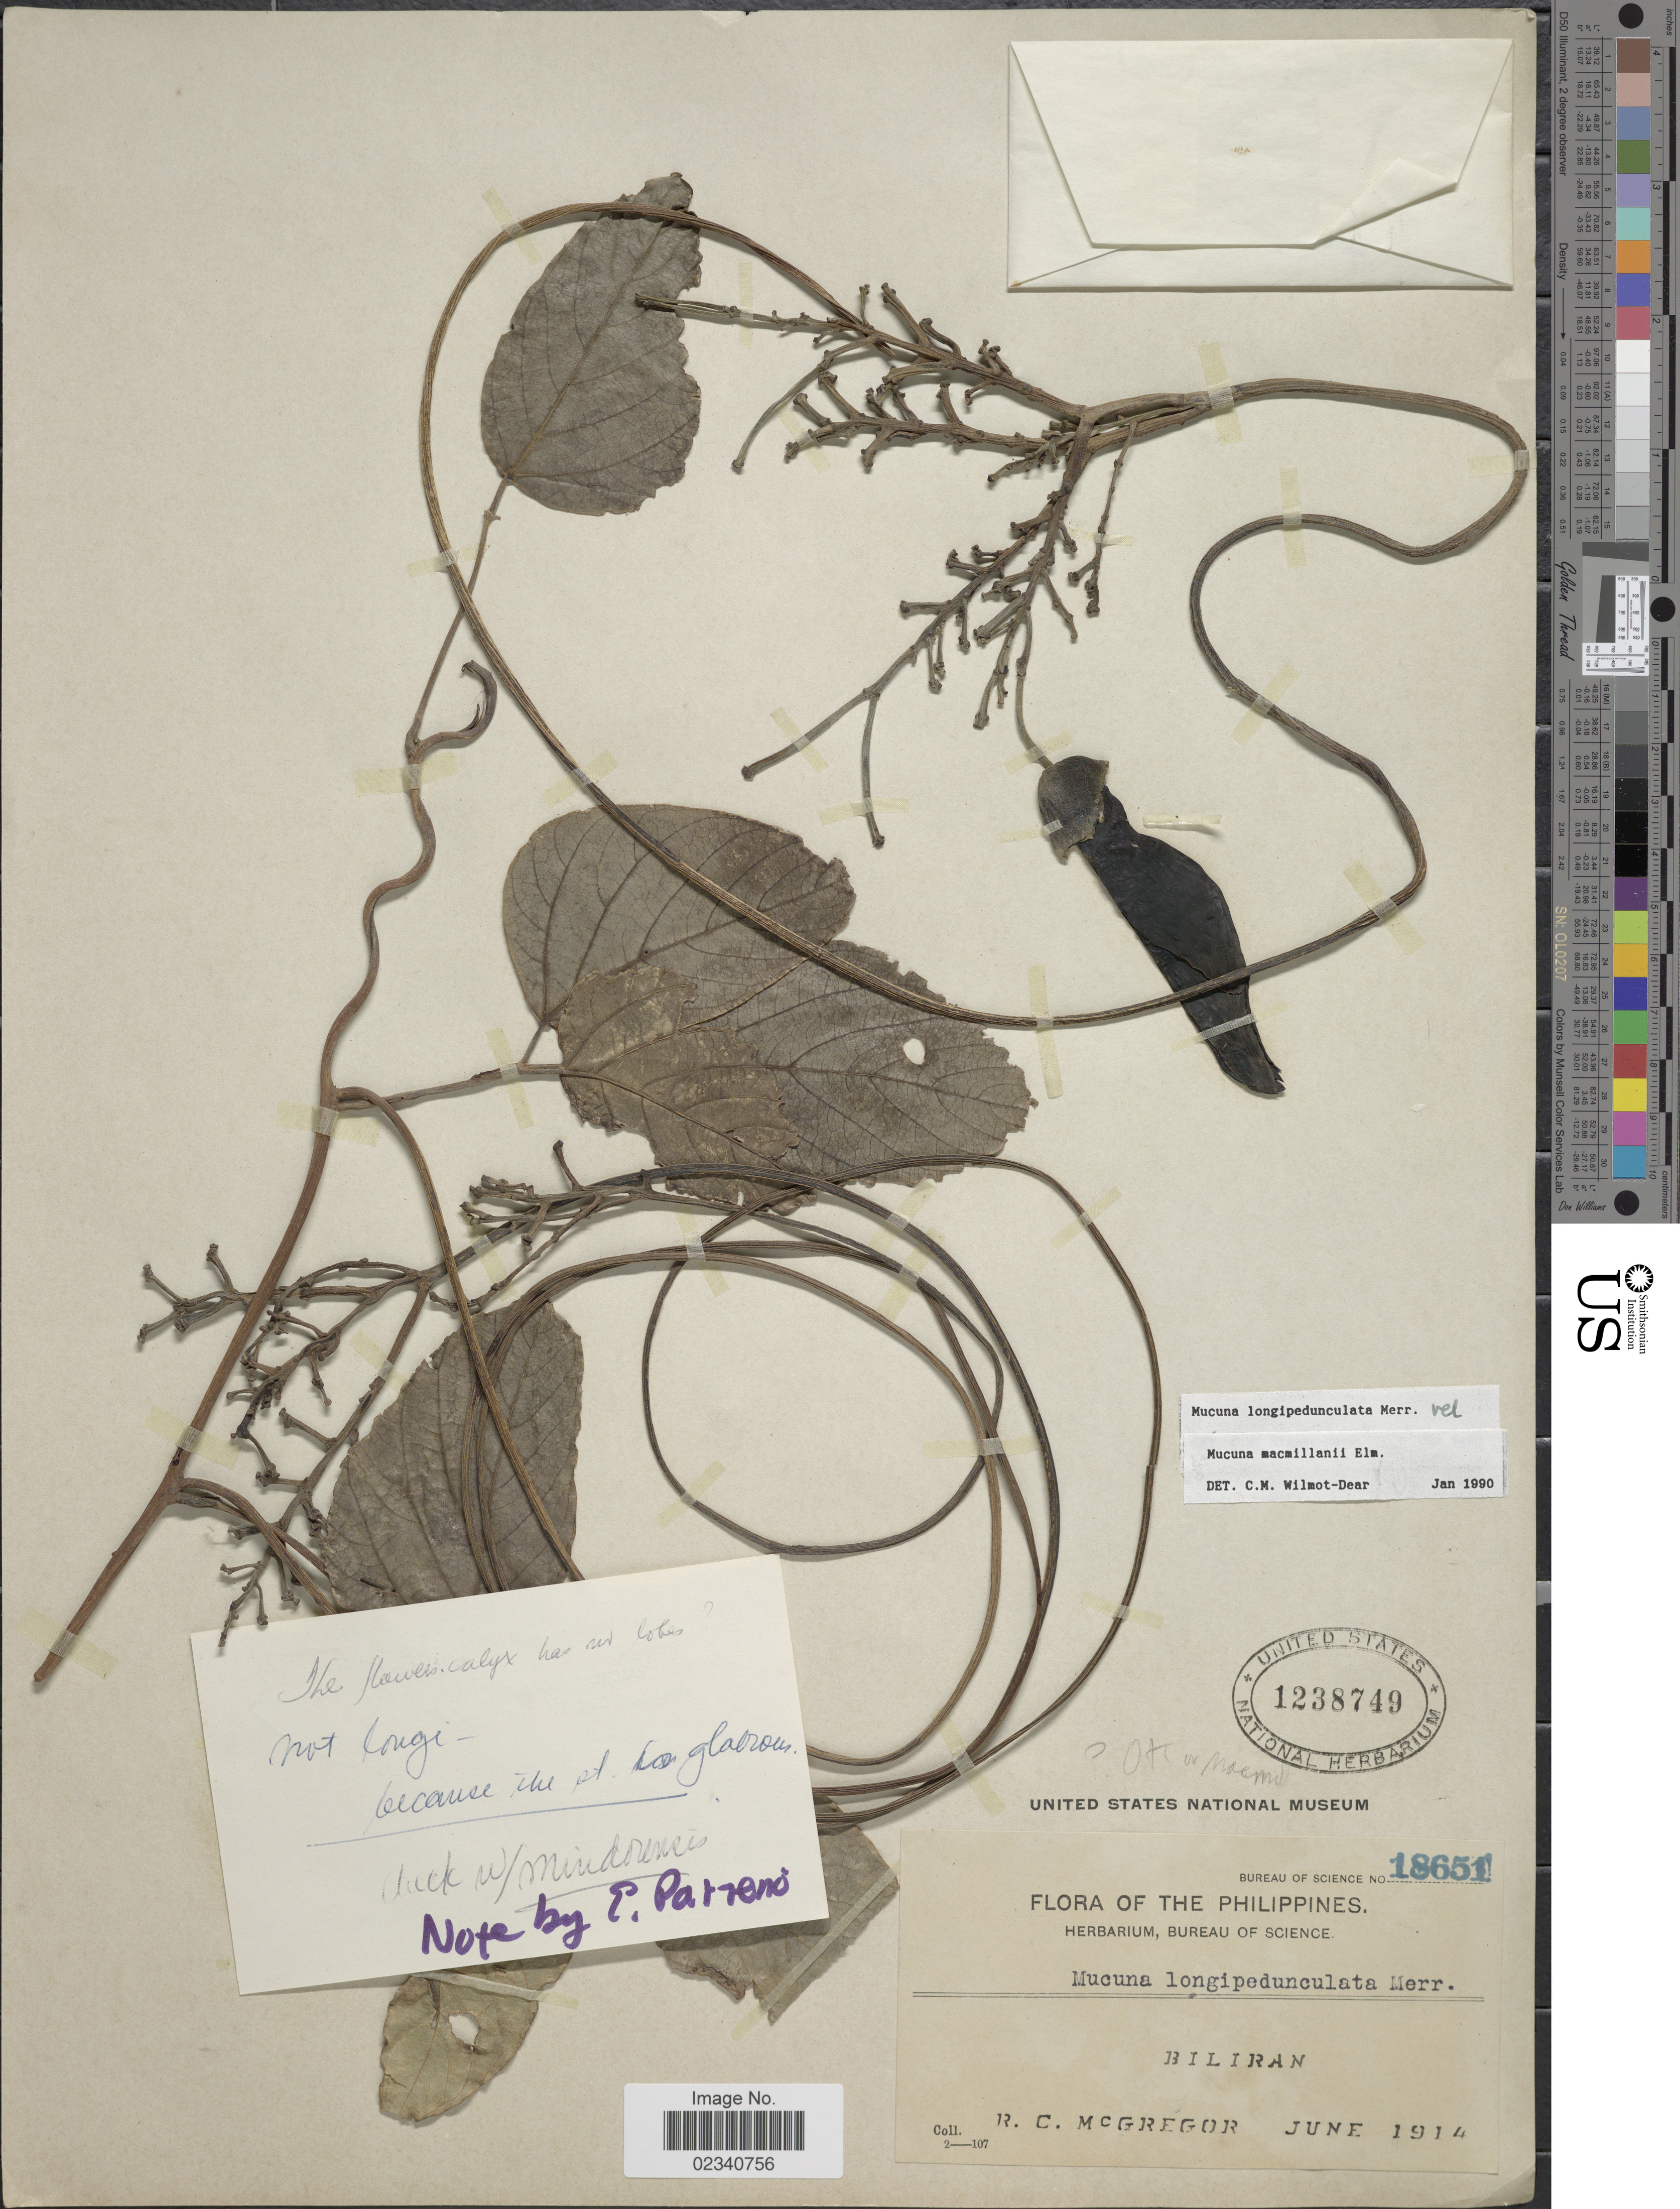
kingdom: Plantae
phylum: Tracheophyta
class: Magnoliopsida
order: Fabales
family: Fabaceae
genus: Mucuna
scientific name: Mucuna longipedunculata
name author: Merr.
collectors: R. C. McGregor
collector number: Bureau of Science 18651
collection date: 1914-06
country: Philippines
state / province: Eastern Visayas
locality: Biliran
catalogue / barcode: US 1238749